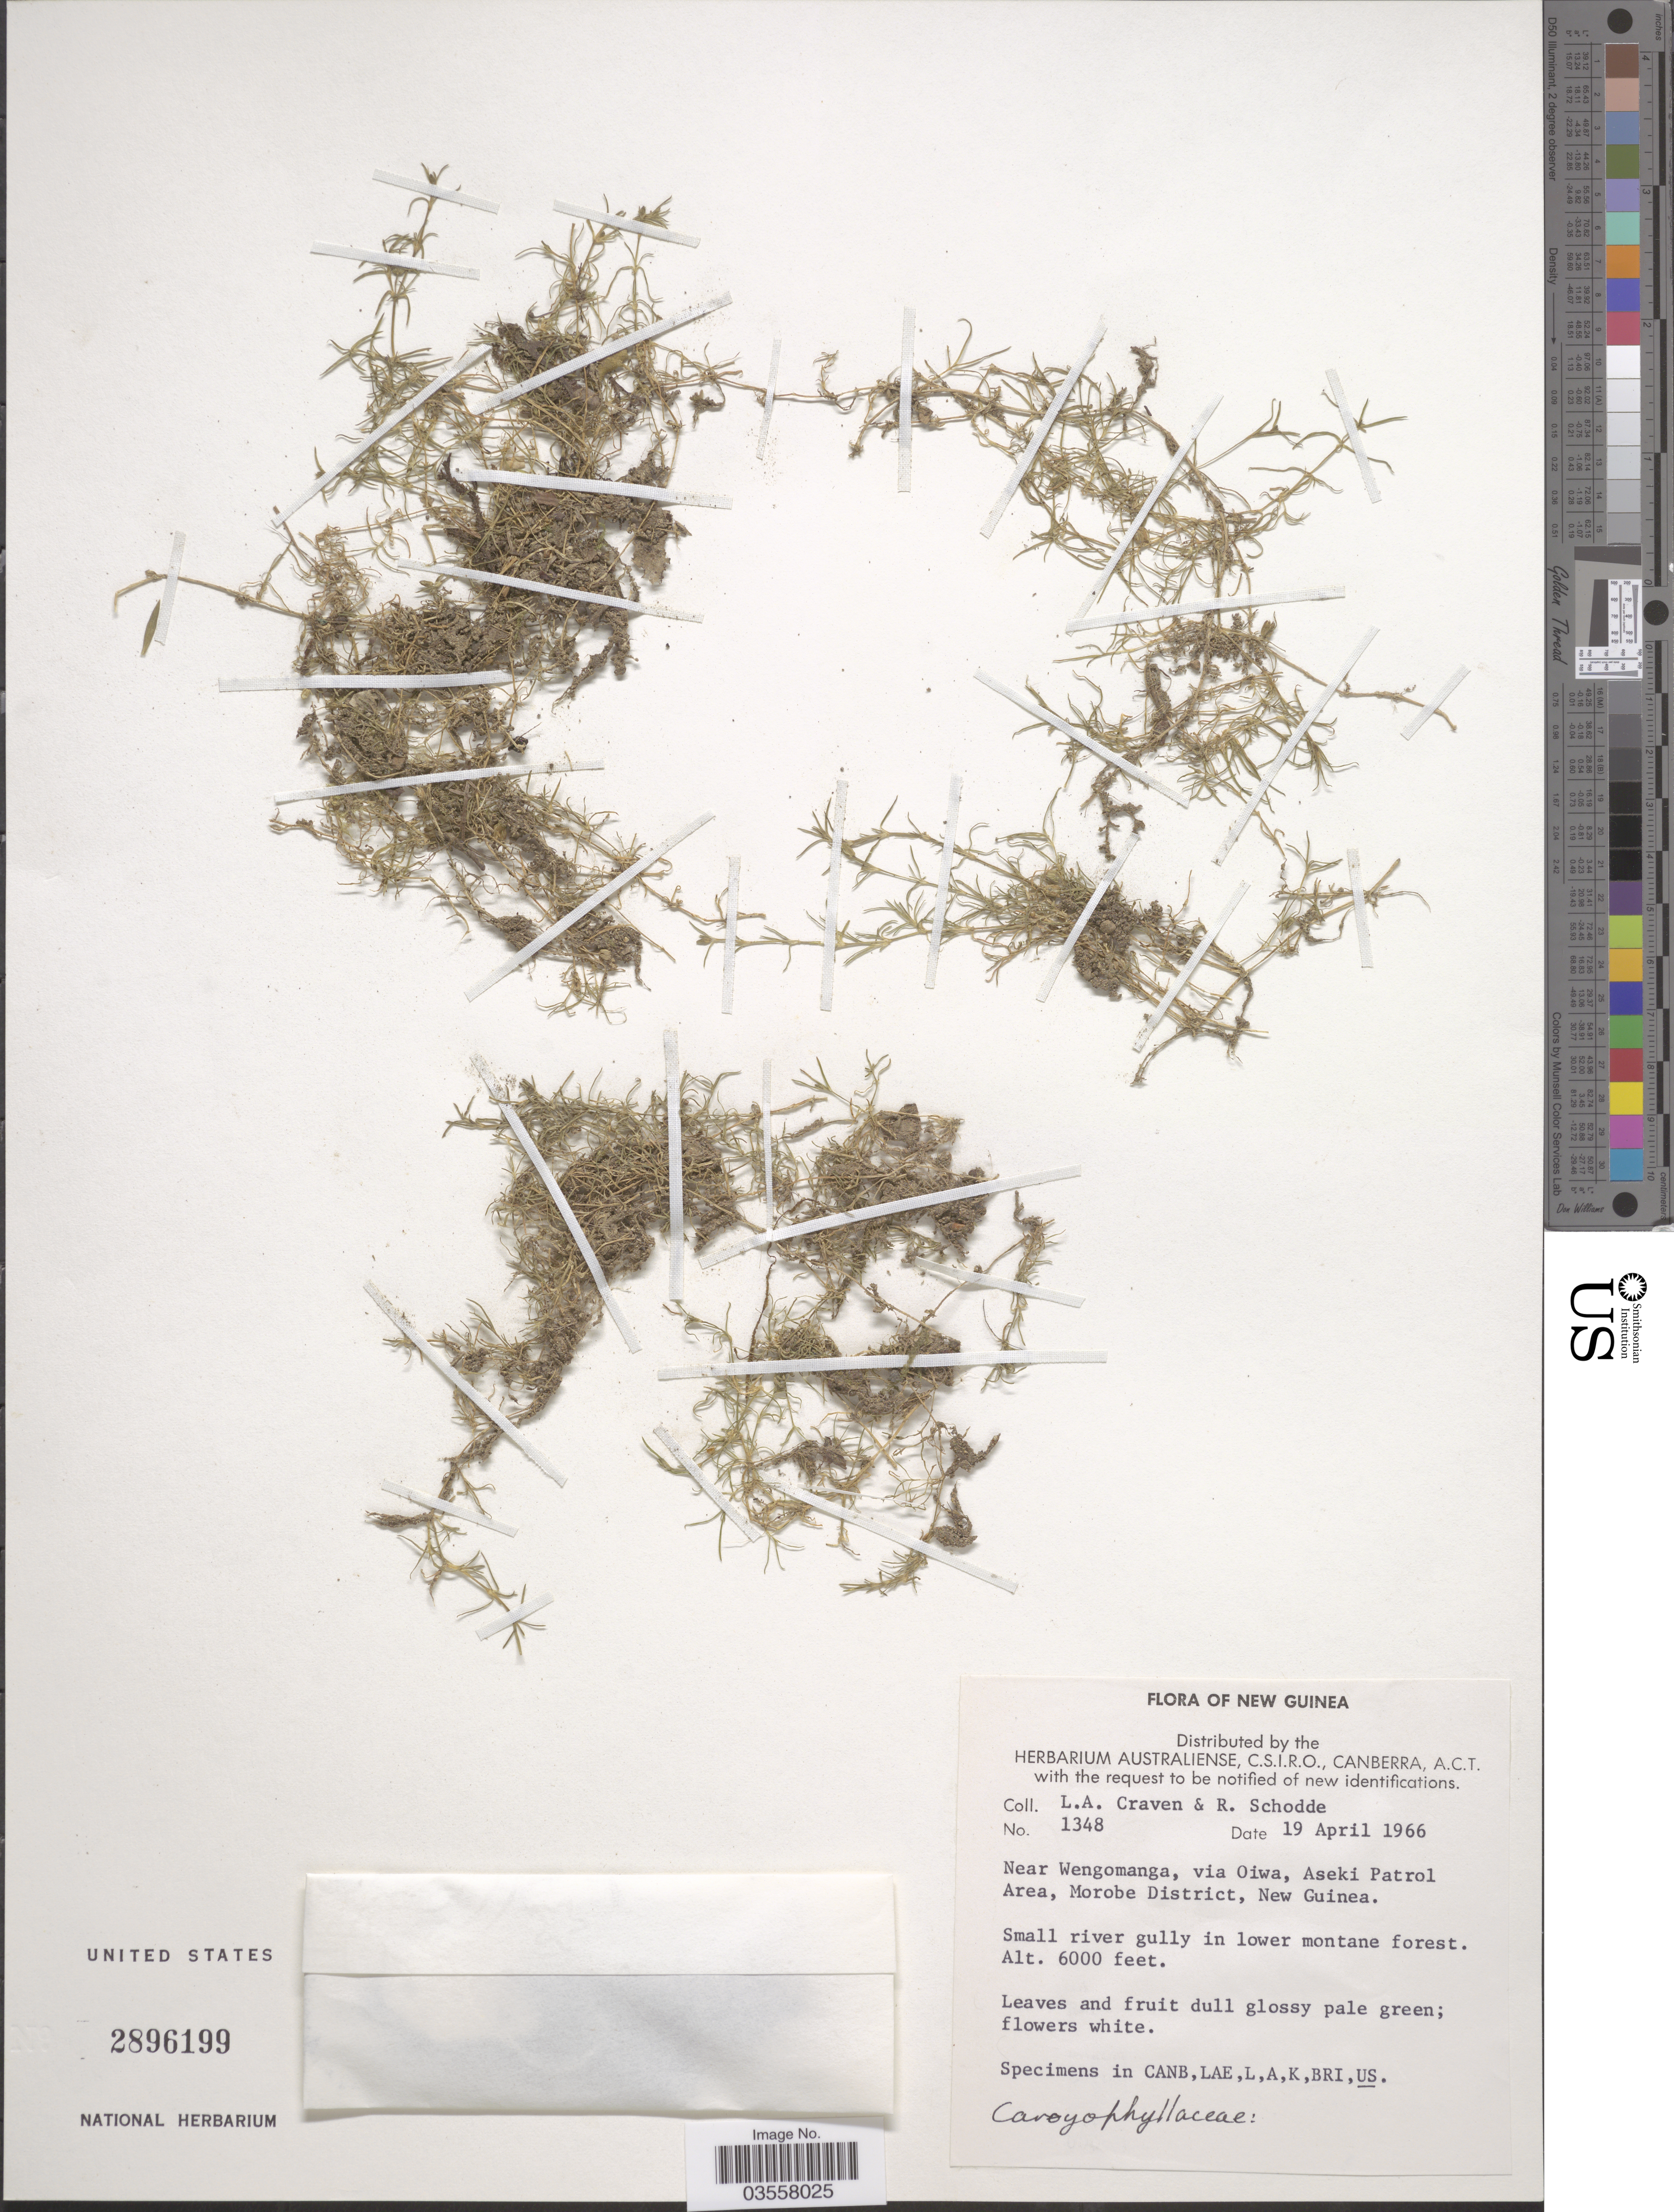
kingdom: Plantae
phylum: Tracheophyta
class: Magnoliopsida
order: Caryophyllales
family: Caryophyllaceae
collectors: L. A. Craven & R. Schodde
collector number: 1348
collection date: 1966-04-19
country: Papua New Guinea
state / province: Morobe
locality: New Guinea. Near Wengomanga, via Oiwa, Aseki Patrol Area, Morobe District.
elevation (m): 1829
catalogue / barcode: US 2896199